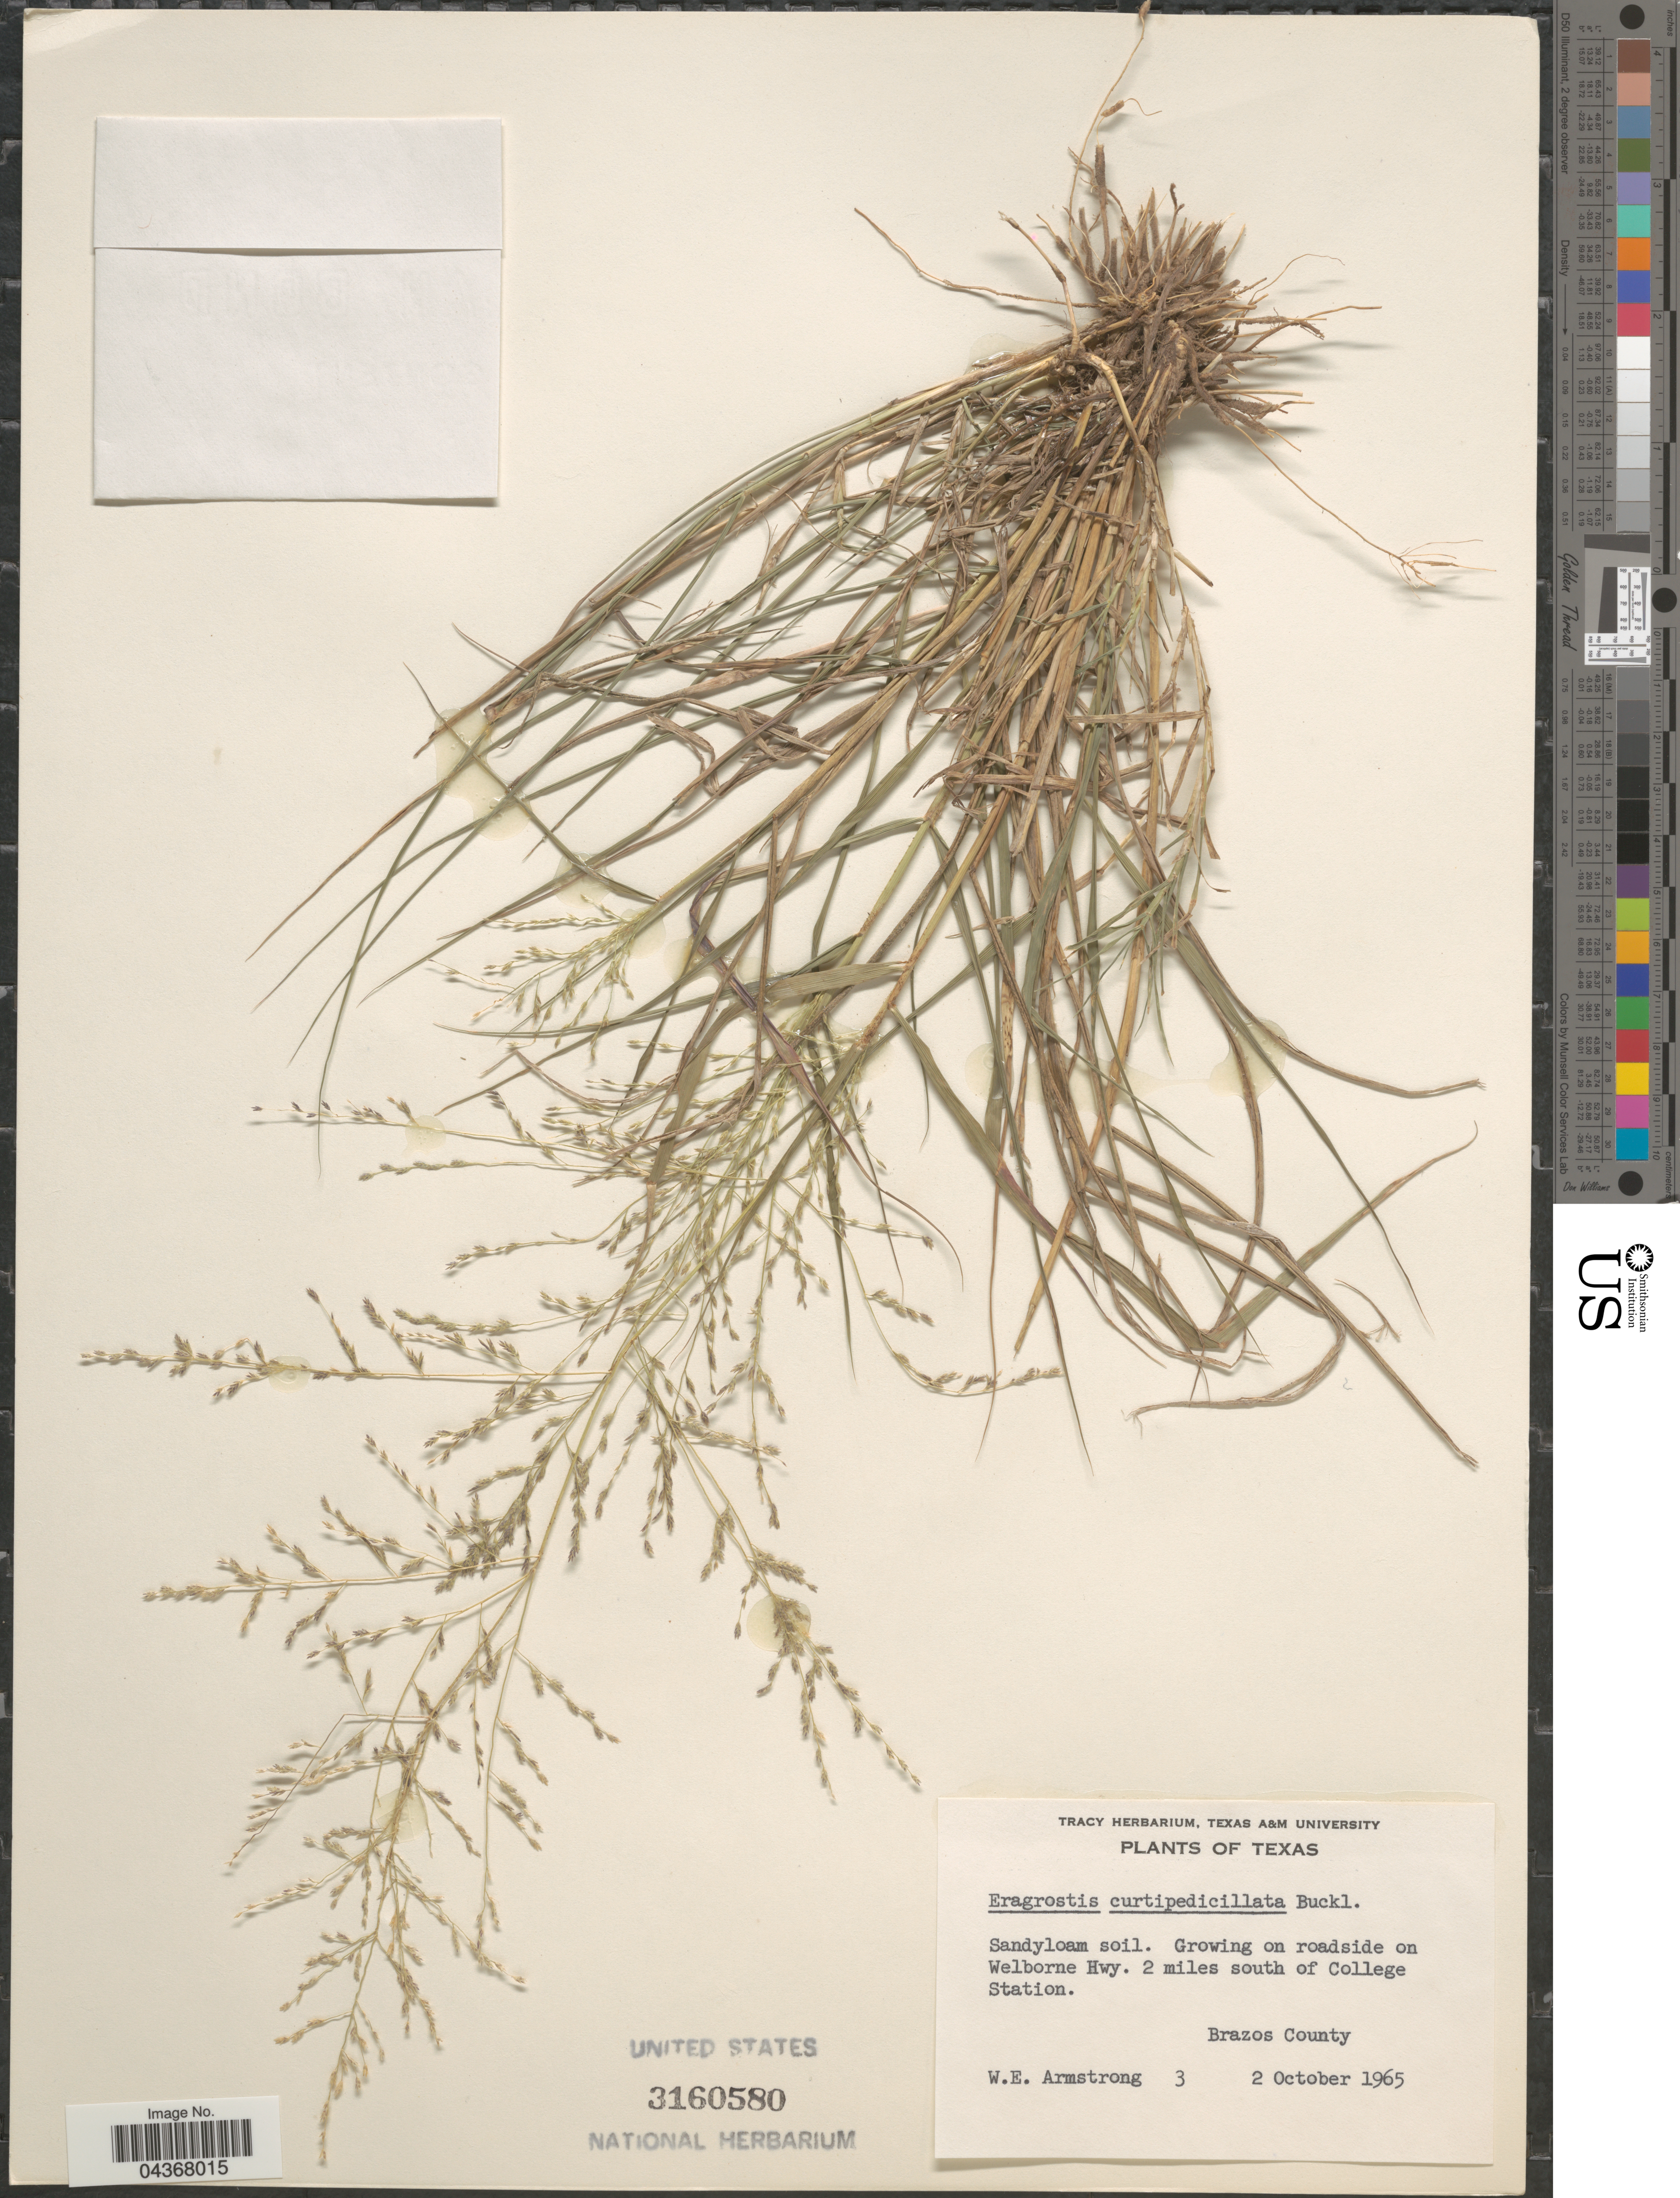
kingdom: Plantae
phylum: Tracheophyta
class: Liliopsida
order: Poales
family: Poaceae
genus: Eragrostis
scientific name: Eragrostis curtipedicellata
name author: Buckley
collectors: W. Armstrong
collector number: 3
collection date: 1965-10-02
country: United States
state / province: Texas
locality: Growing on roadside on Welborne Hwy. 2 miles south of College Station. Brazos County.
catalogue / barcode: US 3160580